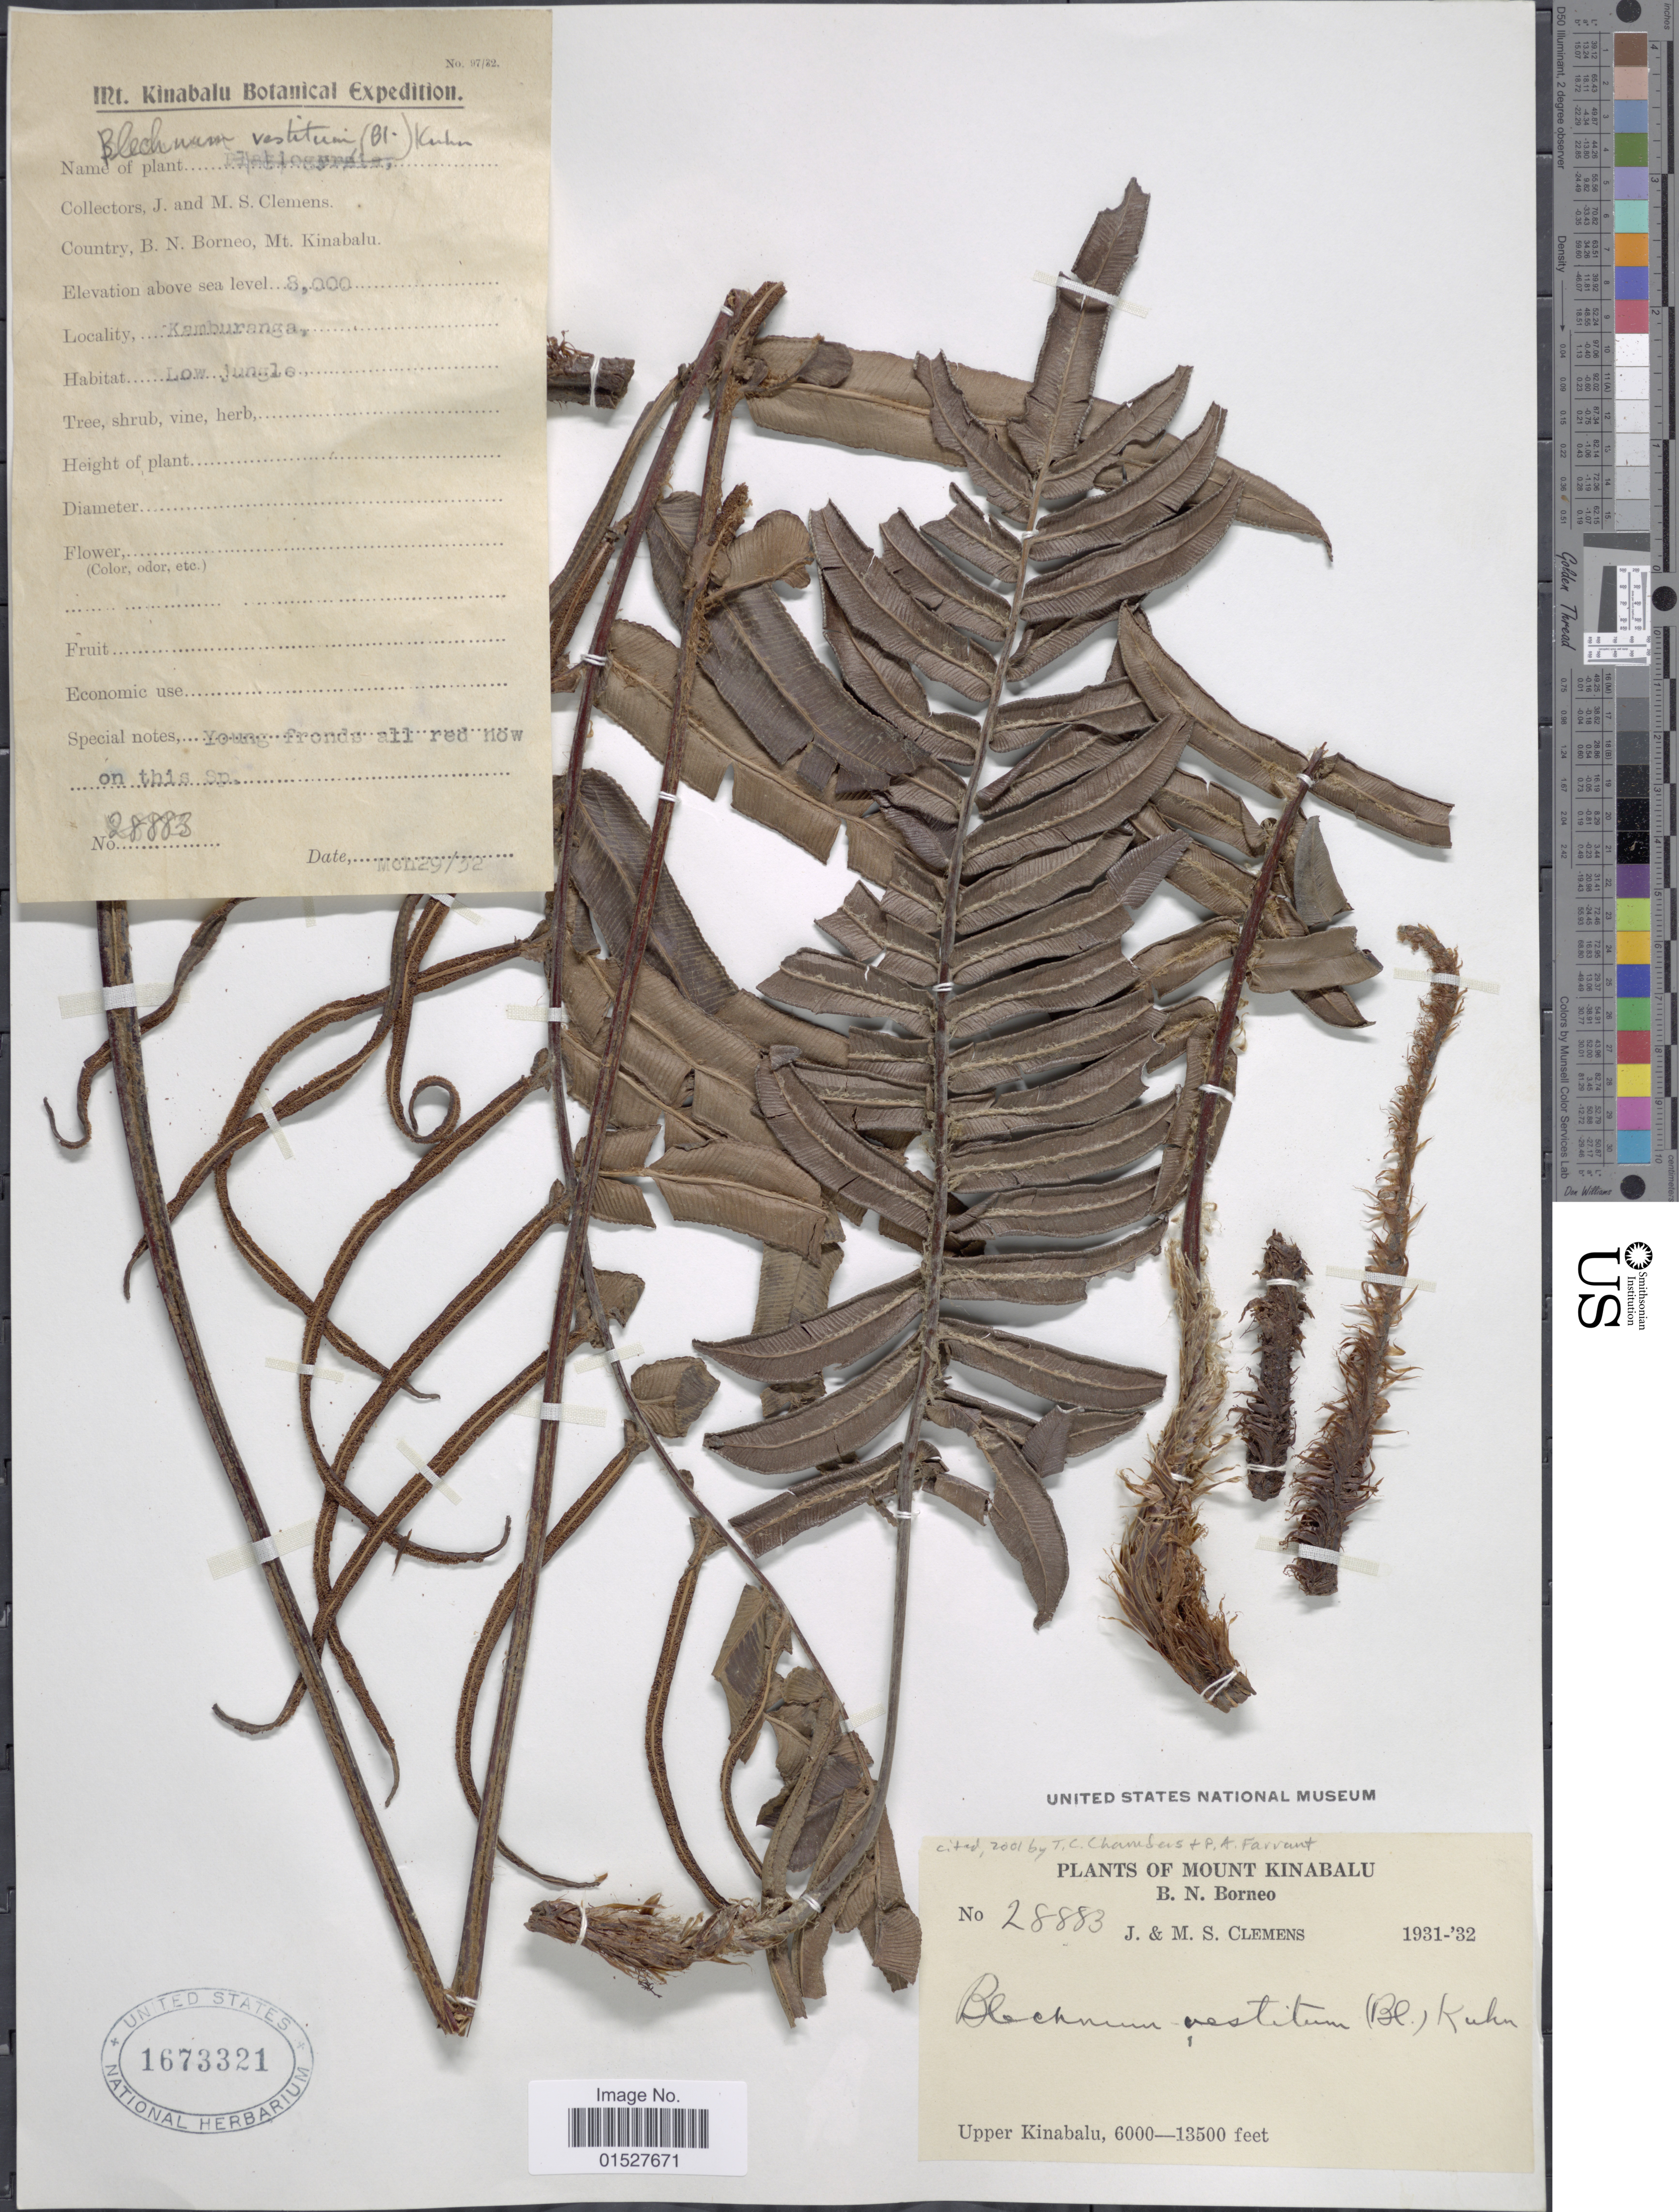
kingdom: Plantae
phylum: Tracheophyta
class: Polypodiopsida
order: Polypodiales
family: Blechnaceae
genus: Blechnum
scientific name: Blechnum vestitum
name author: (Blume) Kuhn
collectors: J. Clemens & M. S. Clemens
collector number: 28883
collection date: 1932-03-29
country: Malaysia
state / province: Sabah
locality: B. N. Borneo, Mt. Kinabalu. Kamburanga. Upper Kinabalu.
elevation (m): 2438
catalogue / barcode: US 1673321